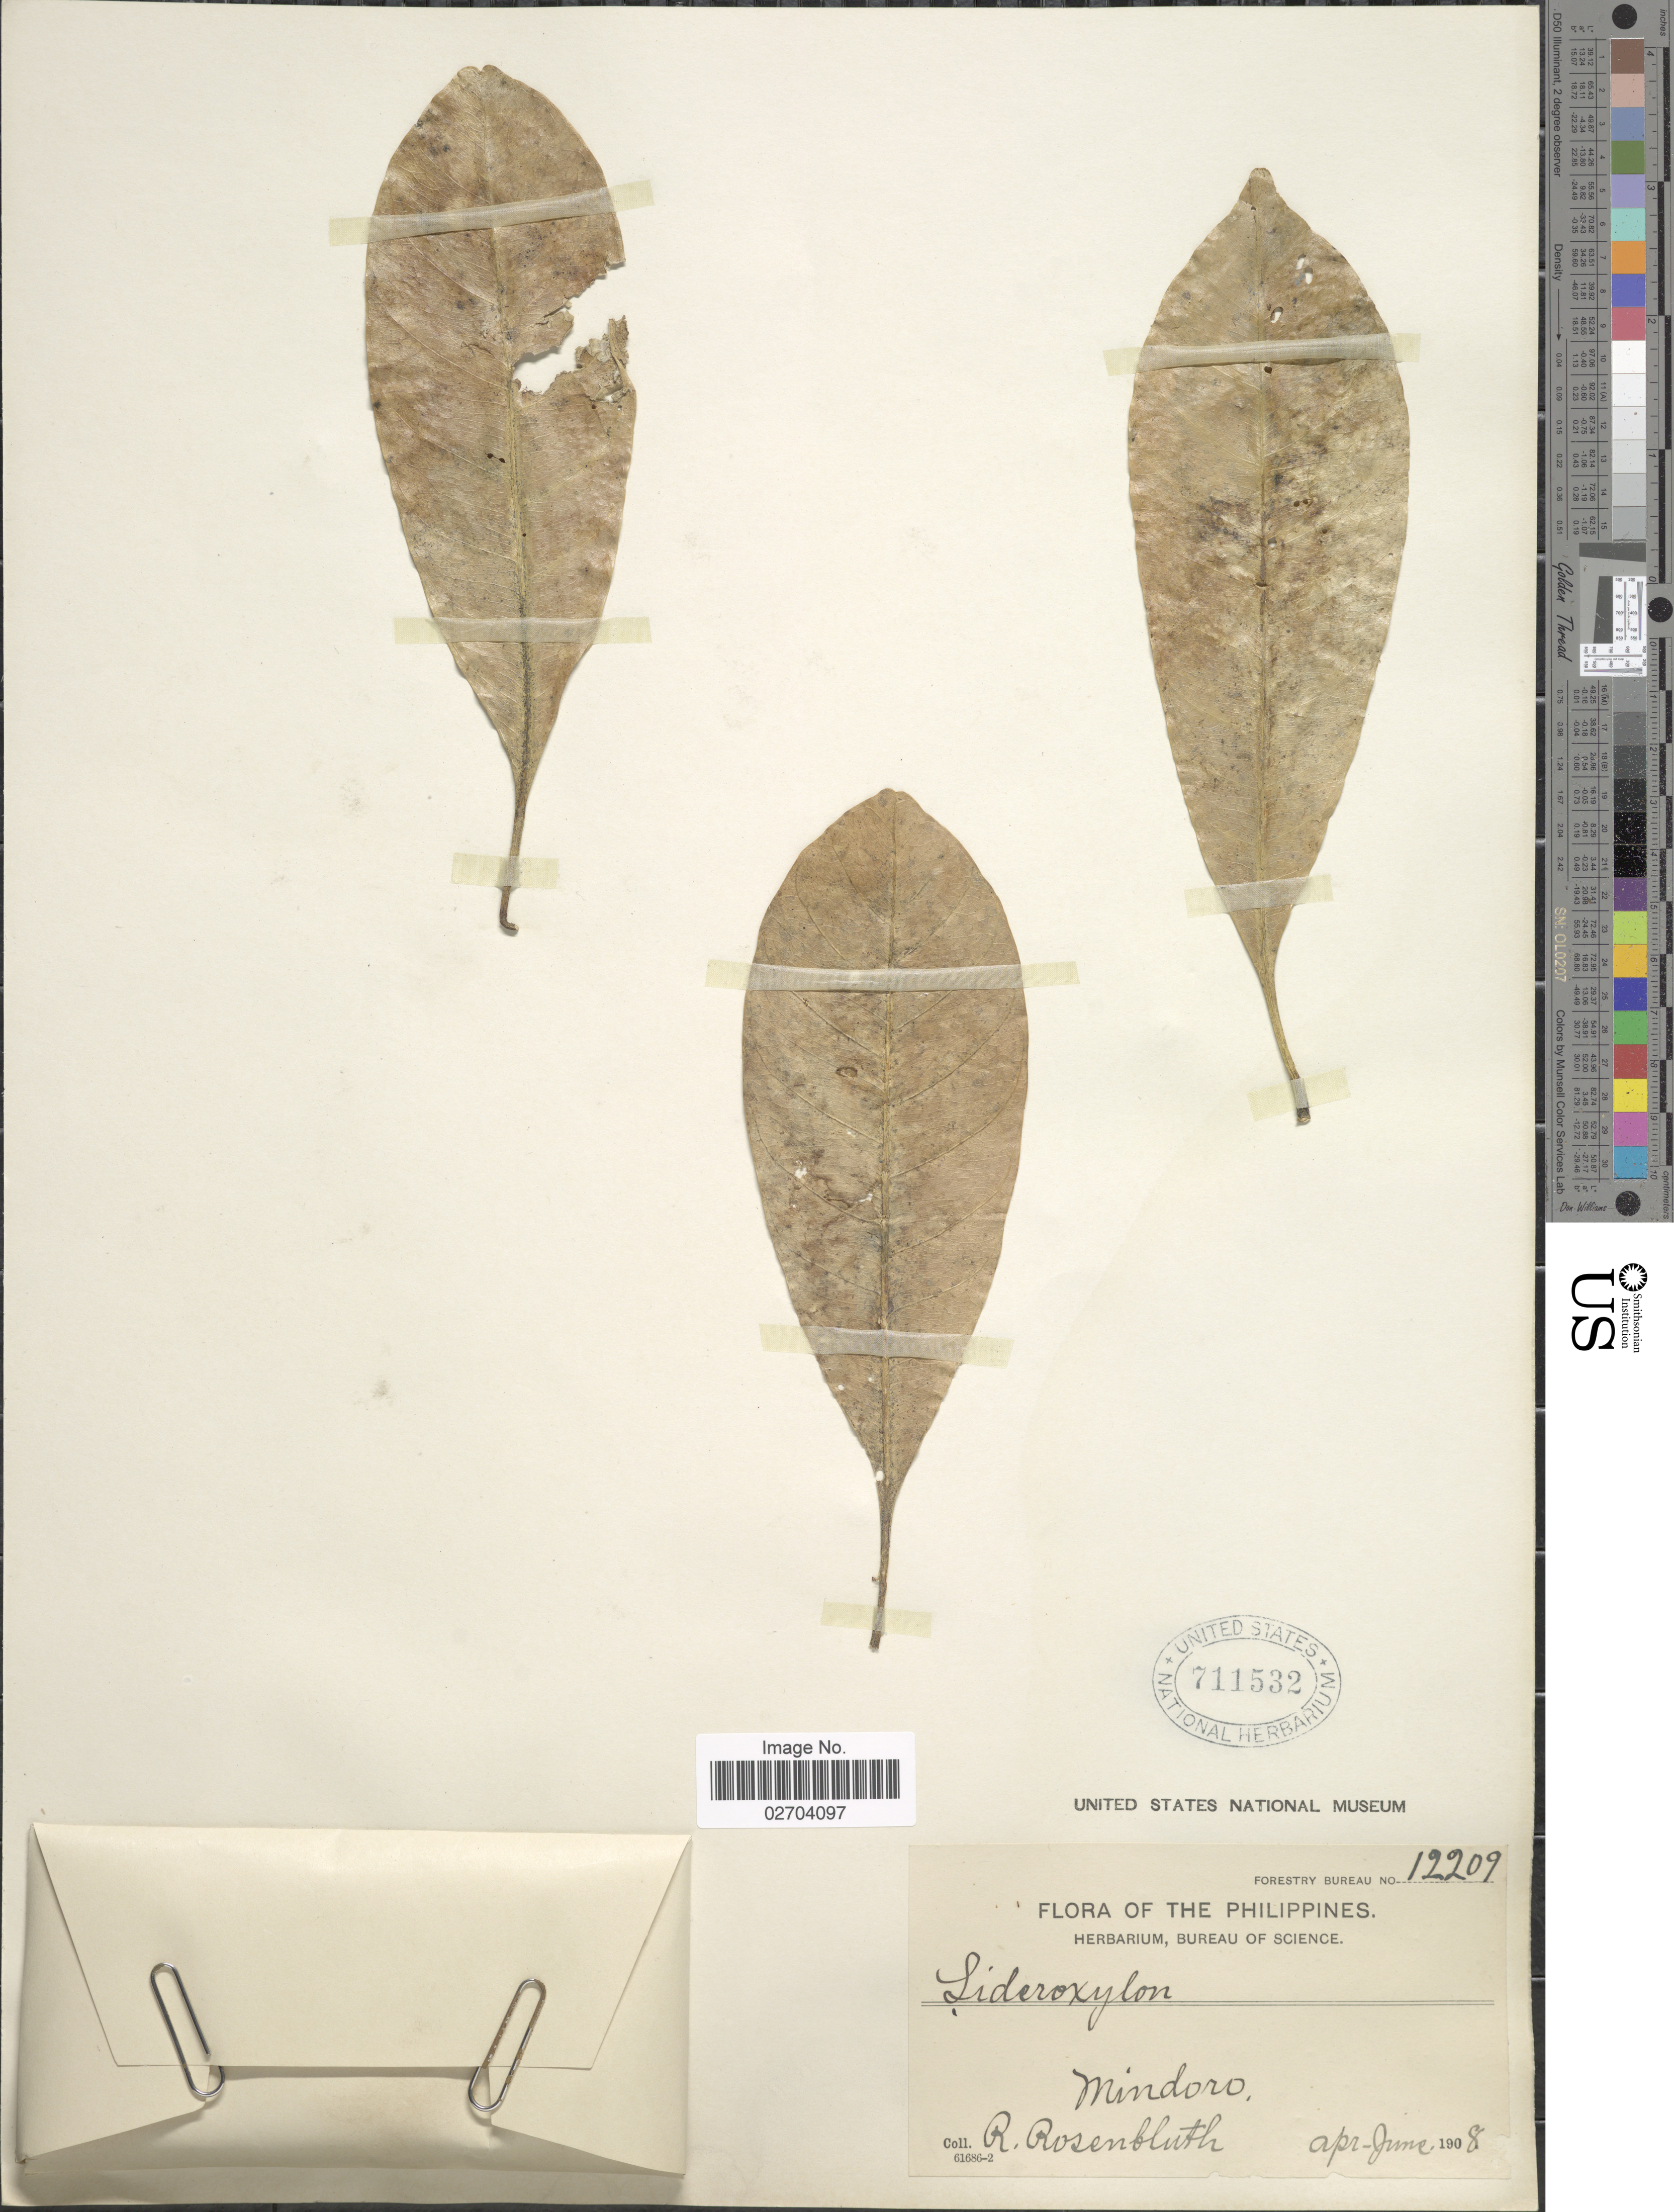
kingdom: Plantae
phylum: Tracheophyta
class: Magnoliopsida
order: Ericales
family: Sapotaceae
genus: Sideroxylon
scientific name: Sideroxylon macranthum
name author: Merr.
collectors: R. Rosenbluth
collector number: Forestry Bureau 12209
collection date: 1908-04/1908-06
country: Philippines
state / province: Mimaropa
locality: Mindoro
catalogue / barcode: US 711532